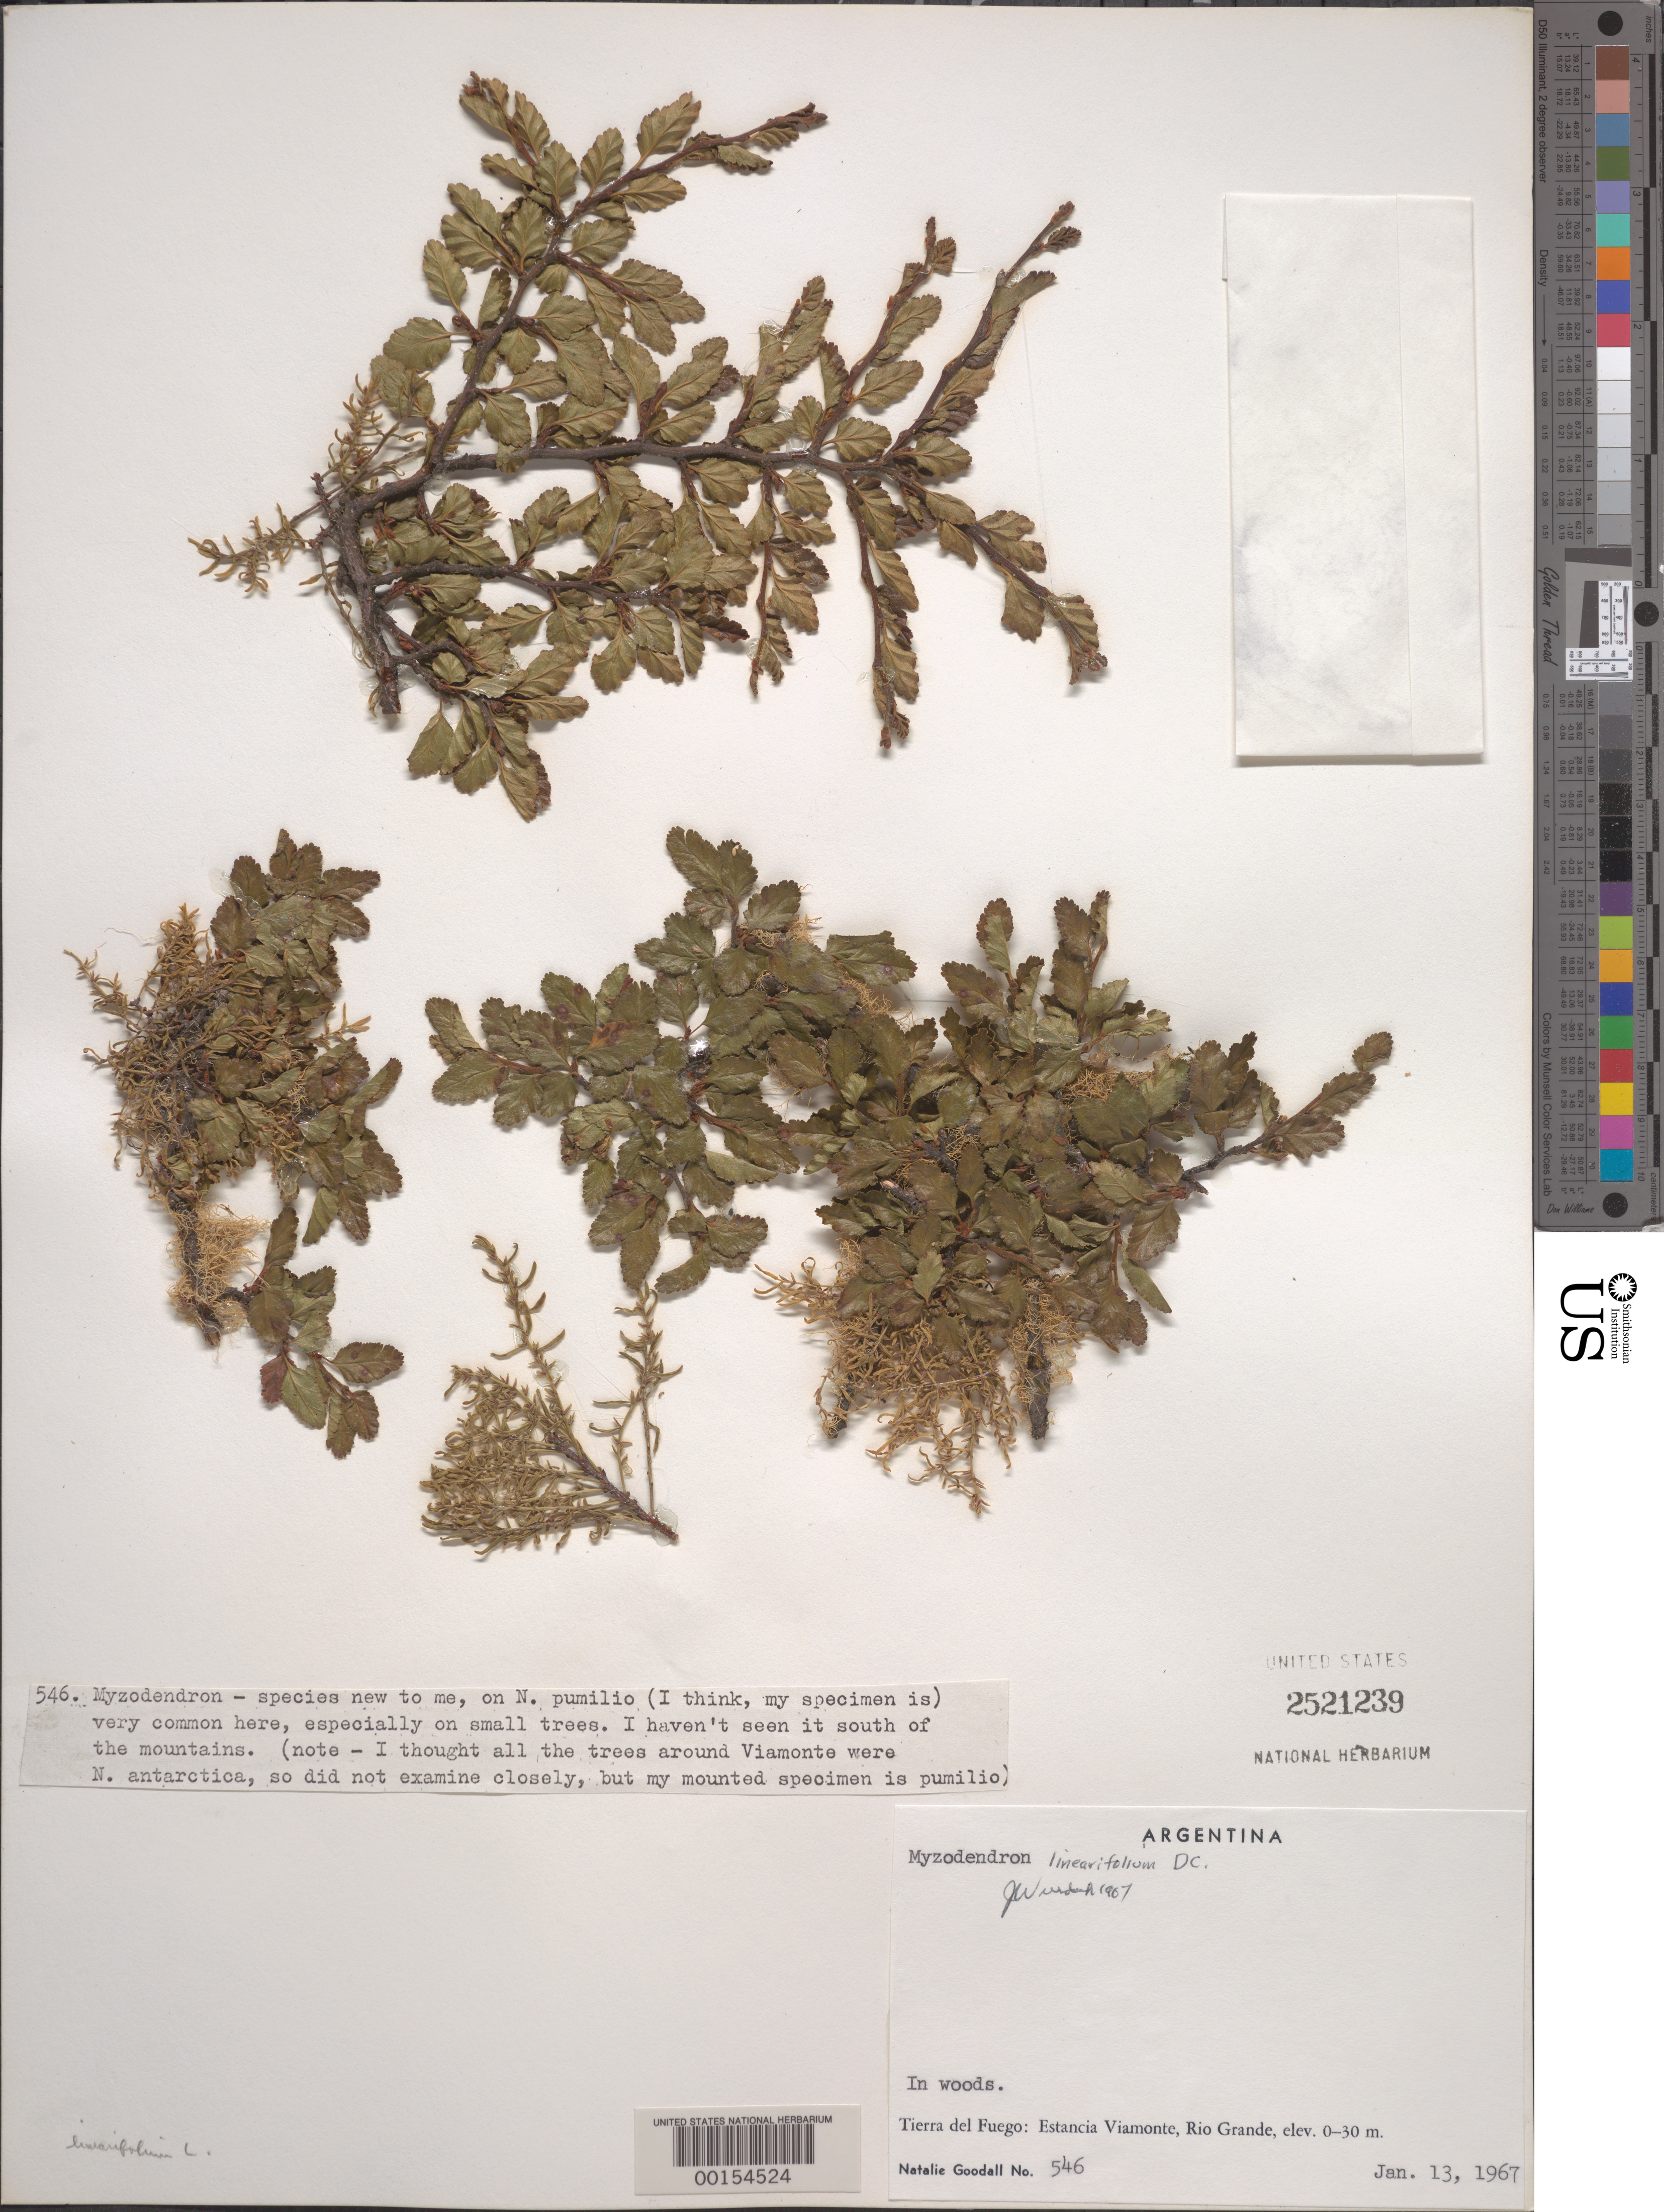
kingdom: Plantae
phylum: Tracheophyta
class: Magnoliopsida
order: Santalales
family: Misodendraceae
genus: Misodendrum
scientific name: Misodendrum linearifolium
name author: DC.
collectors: N. Goodall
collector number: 546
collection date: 1967-01-13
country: Argentina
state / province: Tierra del Fuego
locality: Estancia Viamonte, Rio Grande.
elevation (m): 0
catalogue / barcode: US 2521239